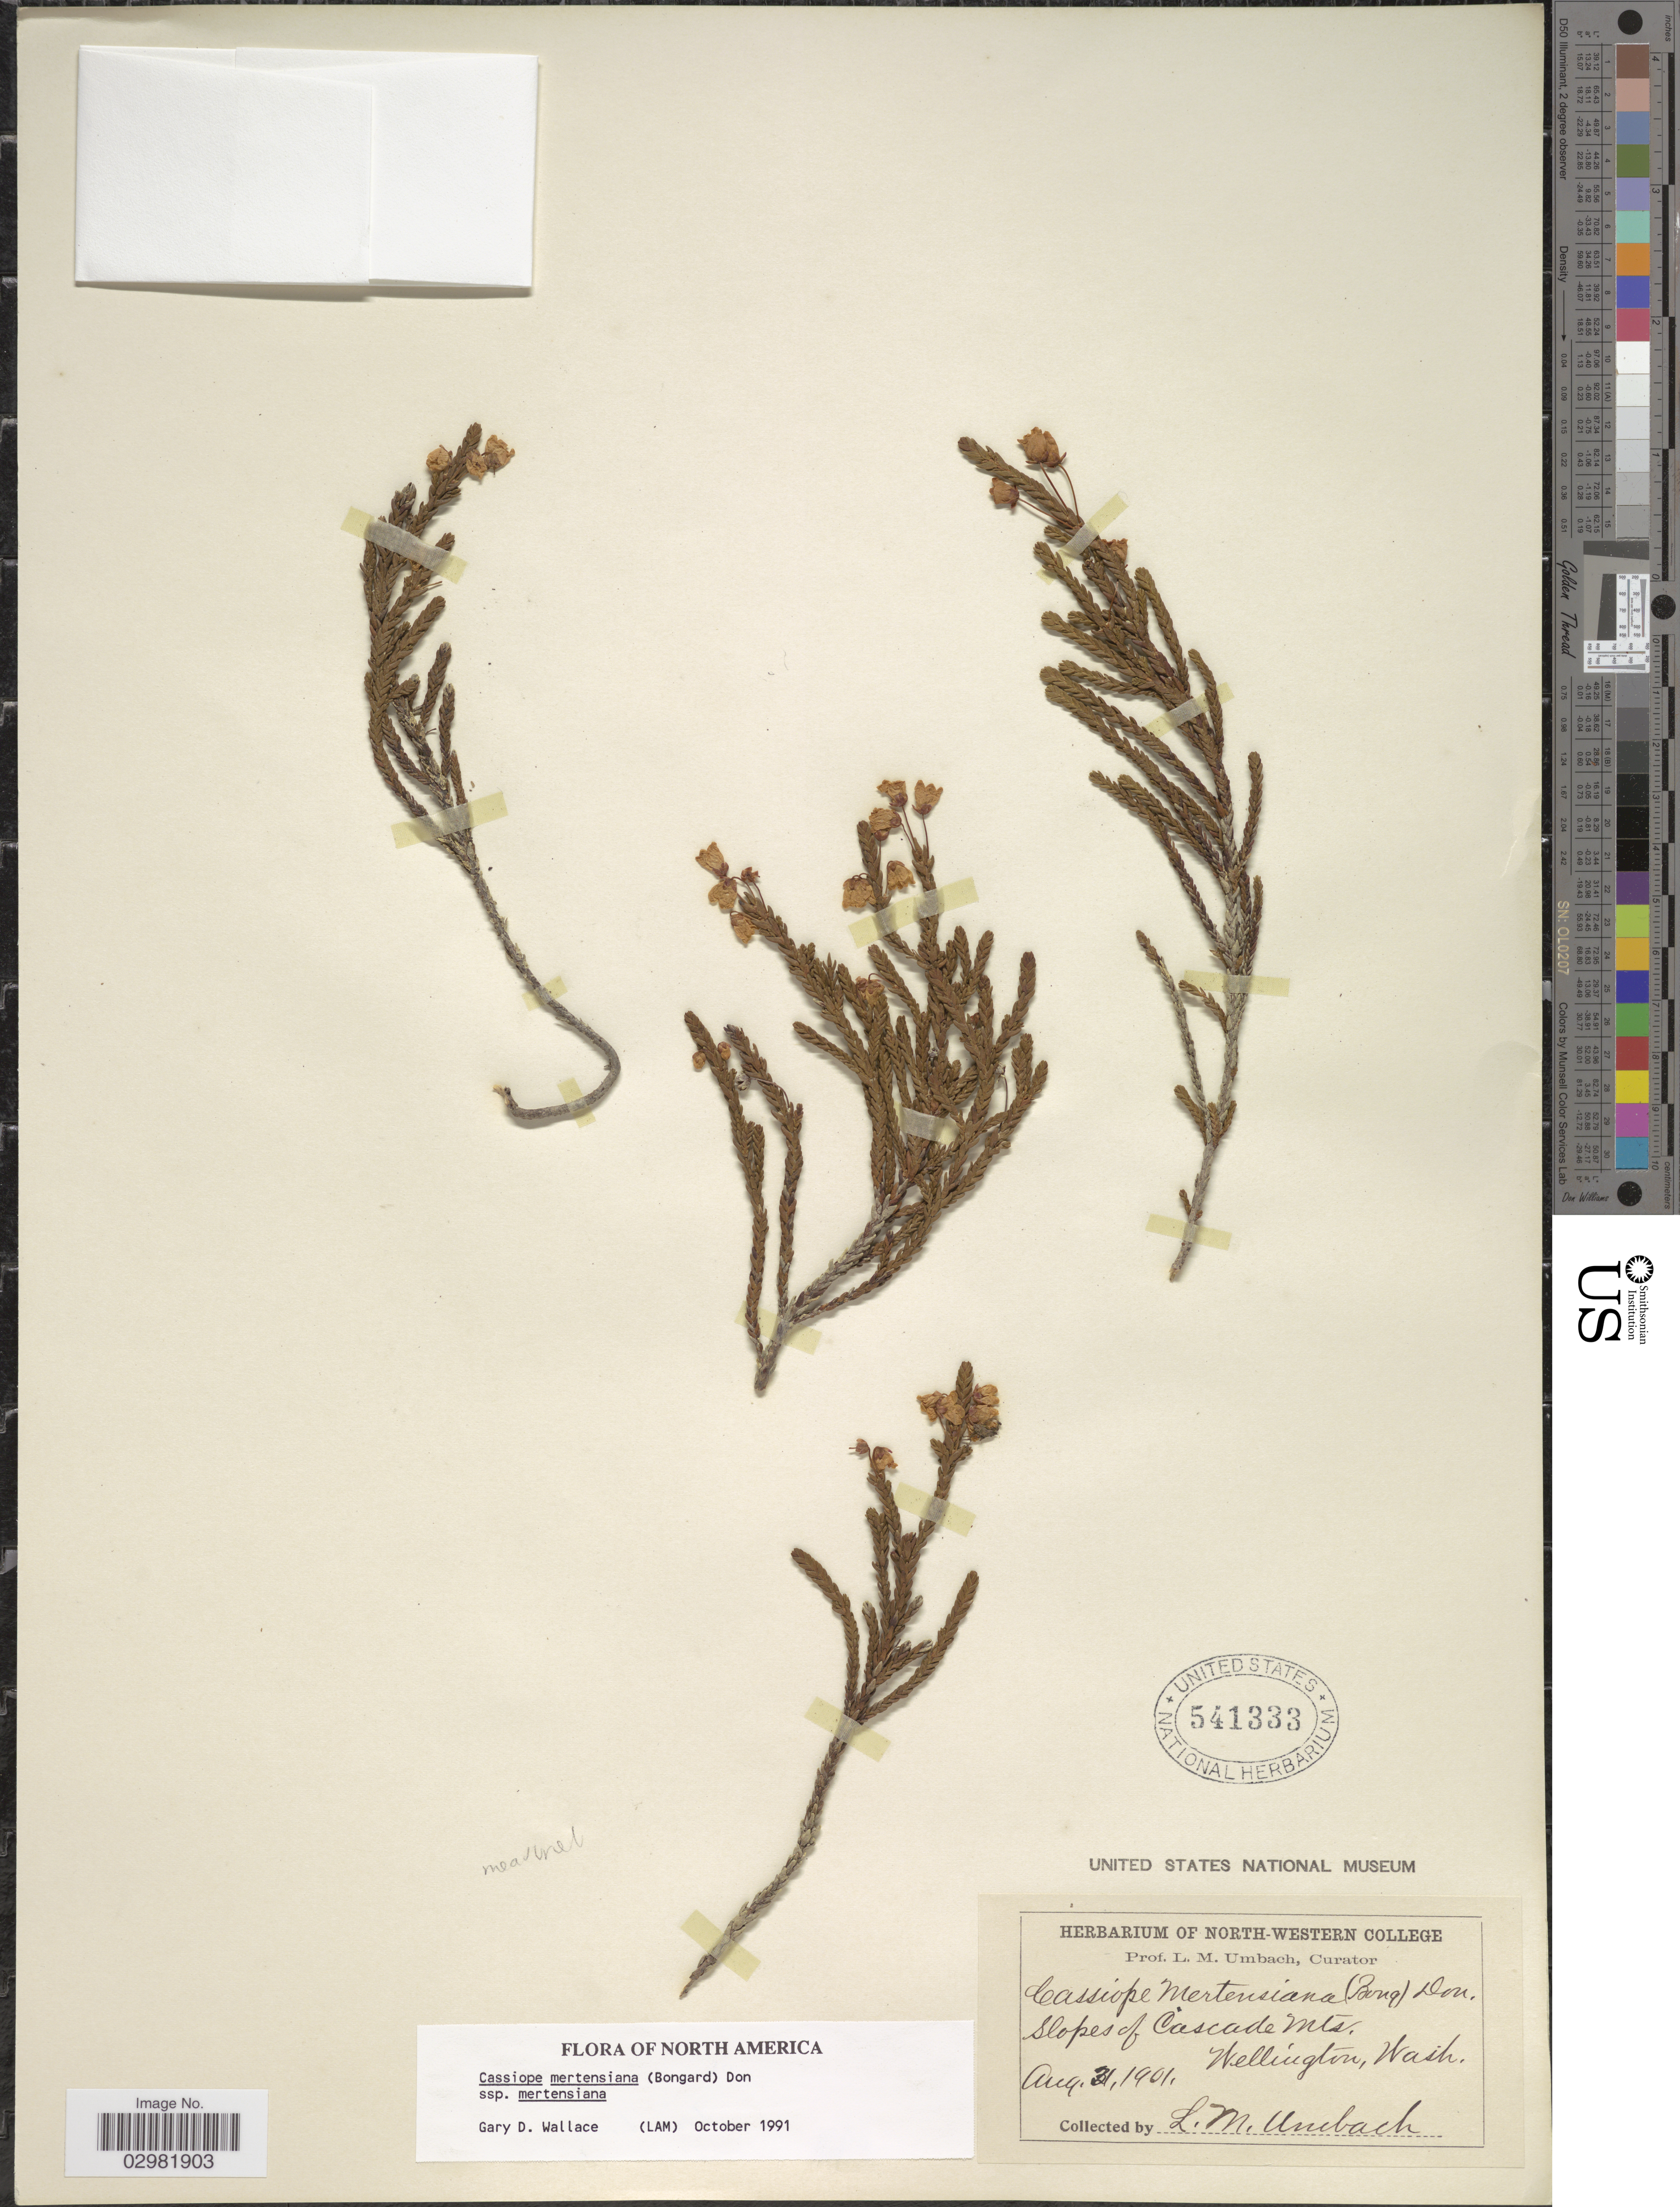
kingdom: Plantae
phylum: Tracheophyta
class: Magnoliopsida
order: Ericales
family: Ericaceae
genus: Cassiope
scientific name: Cassiope mertensiana subsp. mertensiana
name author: (Bong.) G. Don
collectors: L. M. Umbach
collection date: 1901-08-31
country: United States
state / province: Washington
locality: Slopes of Cascade Mts., Wellington.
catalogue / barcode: US 541333